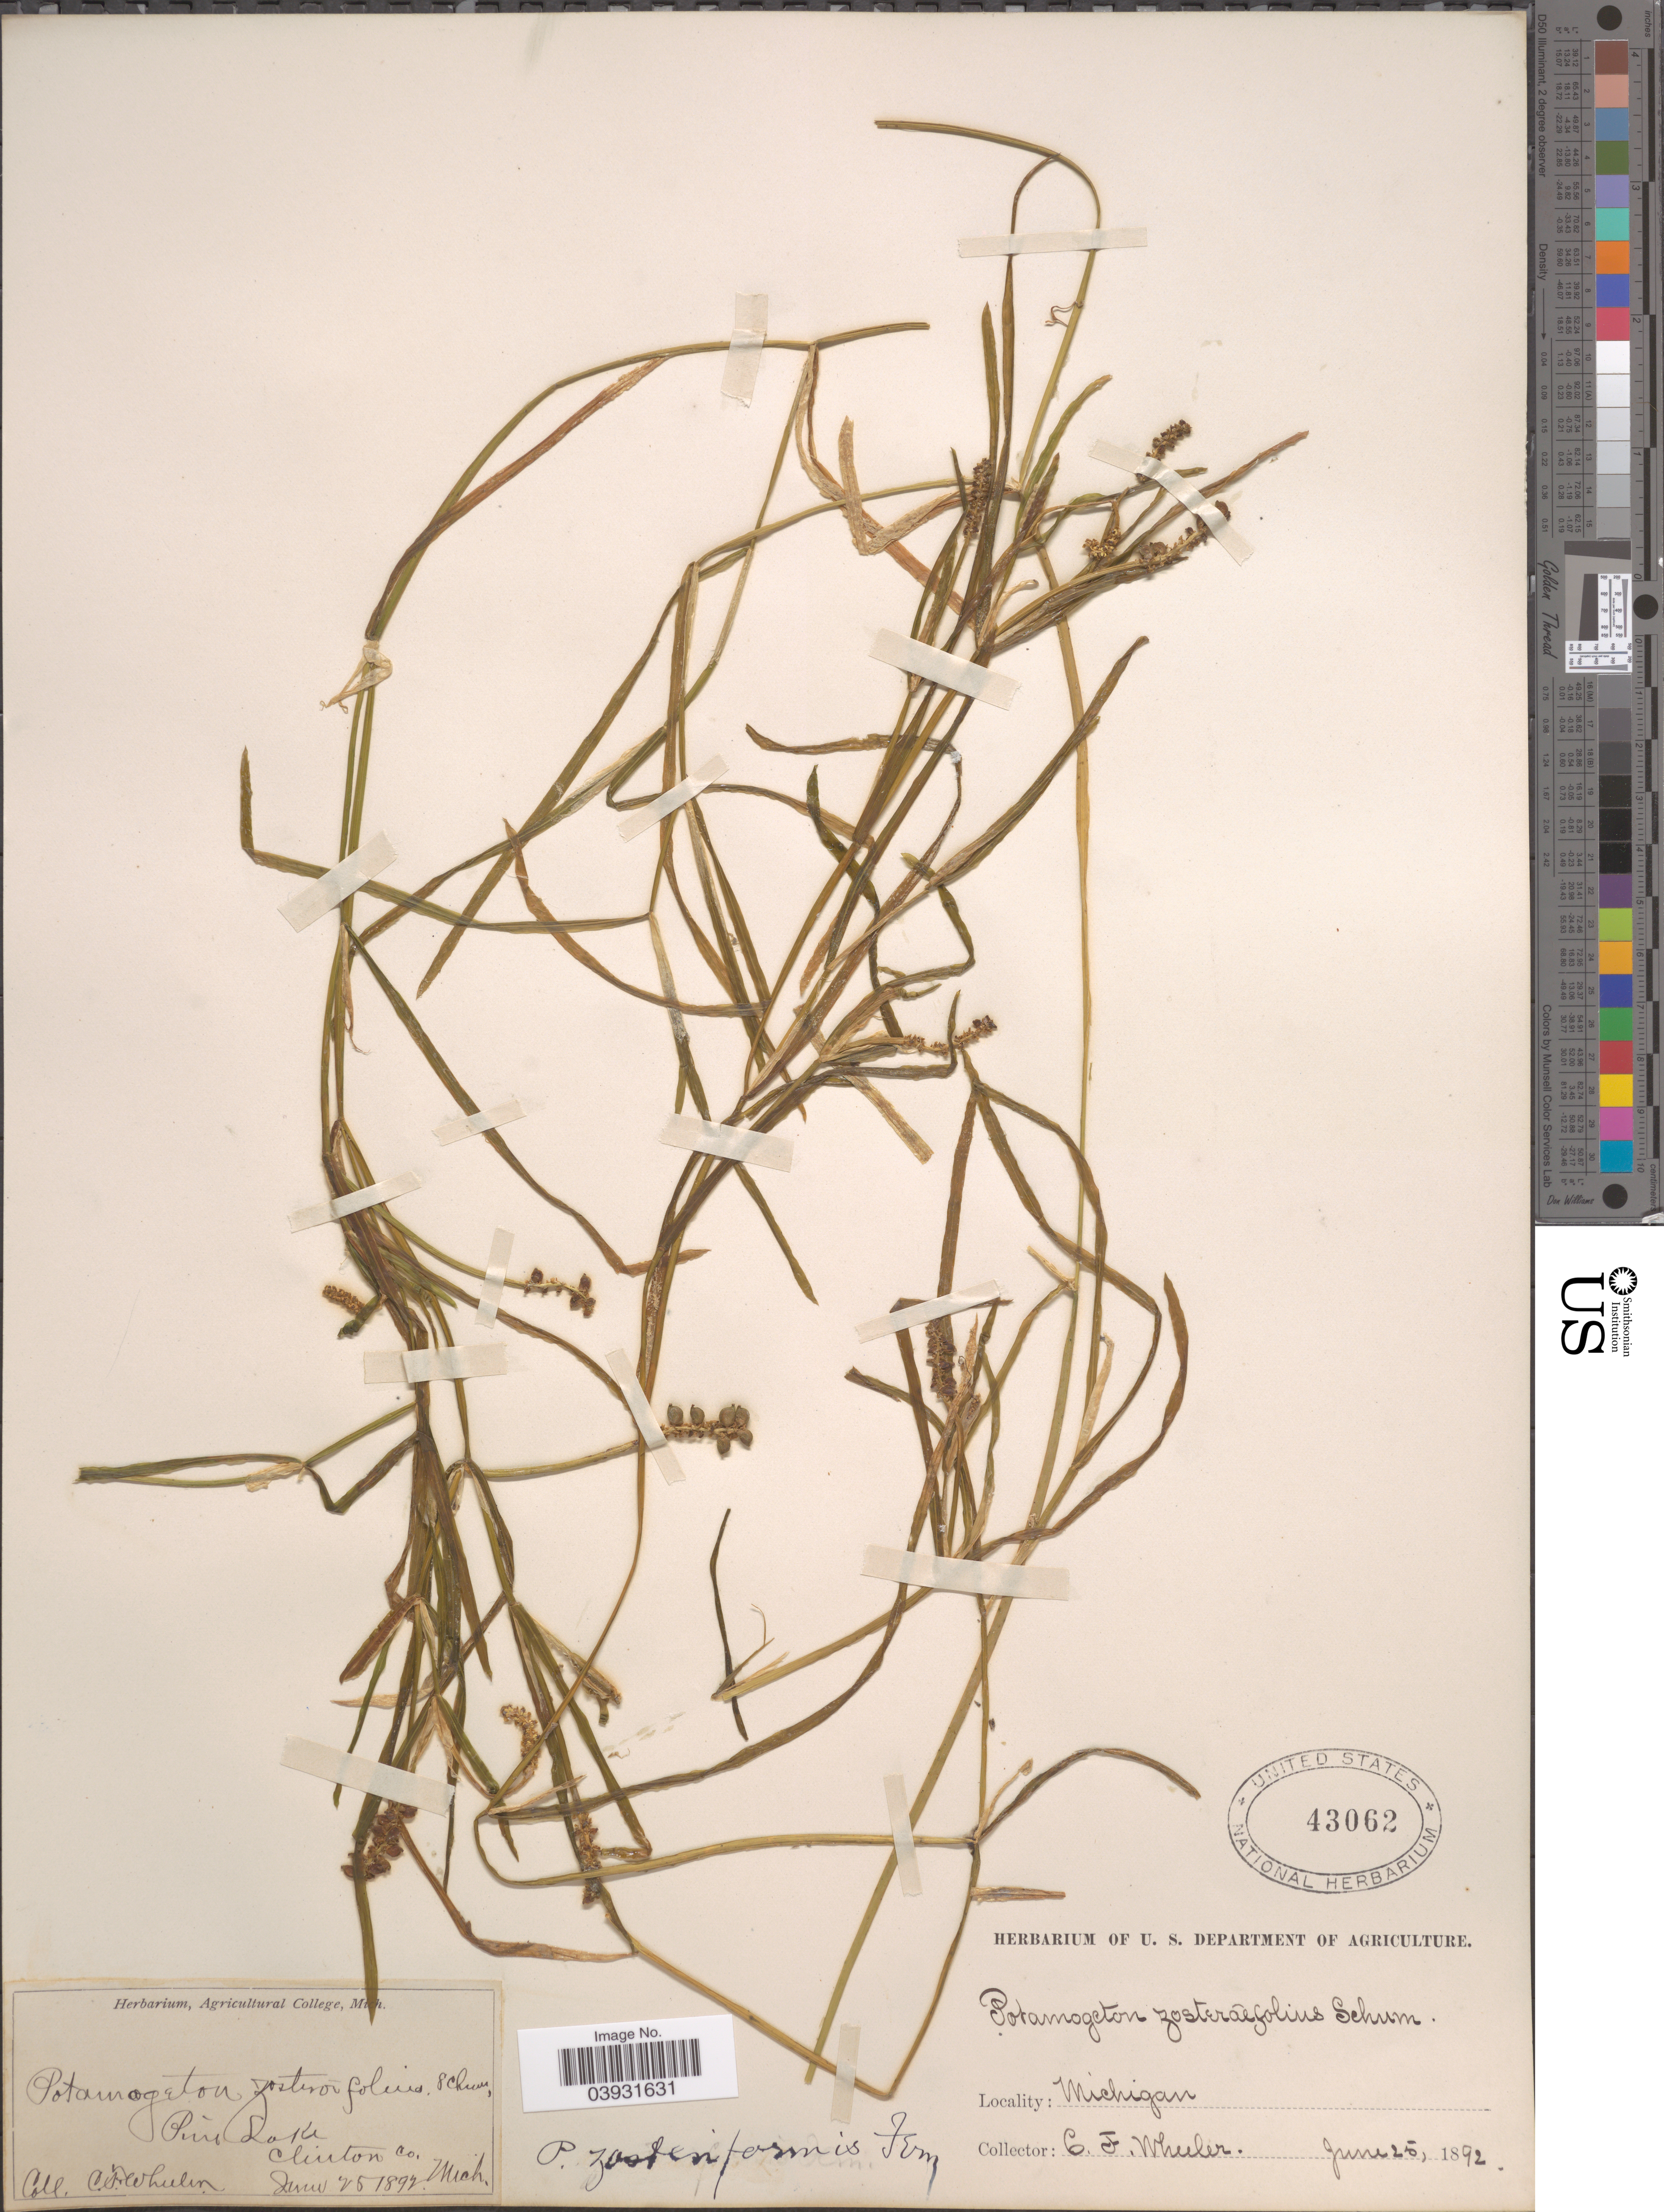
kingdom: Plantae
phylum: Tracheophyta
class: Liliopsida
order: Alismatales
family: Potamogetonaceae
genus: Potamogeton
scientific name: Potamogeton zosterifolius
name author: Schumach.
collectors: C. Wheeler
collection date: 1892-06-25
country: United States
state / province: Michigan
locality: Pine Lake. Clinton Co.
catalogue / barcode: US 43062